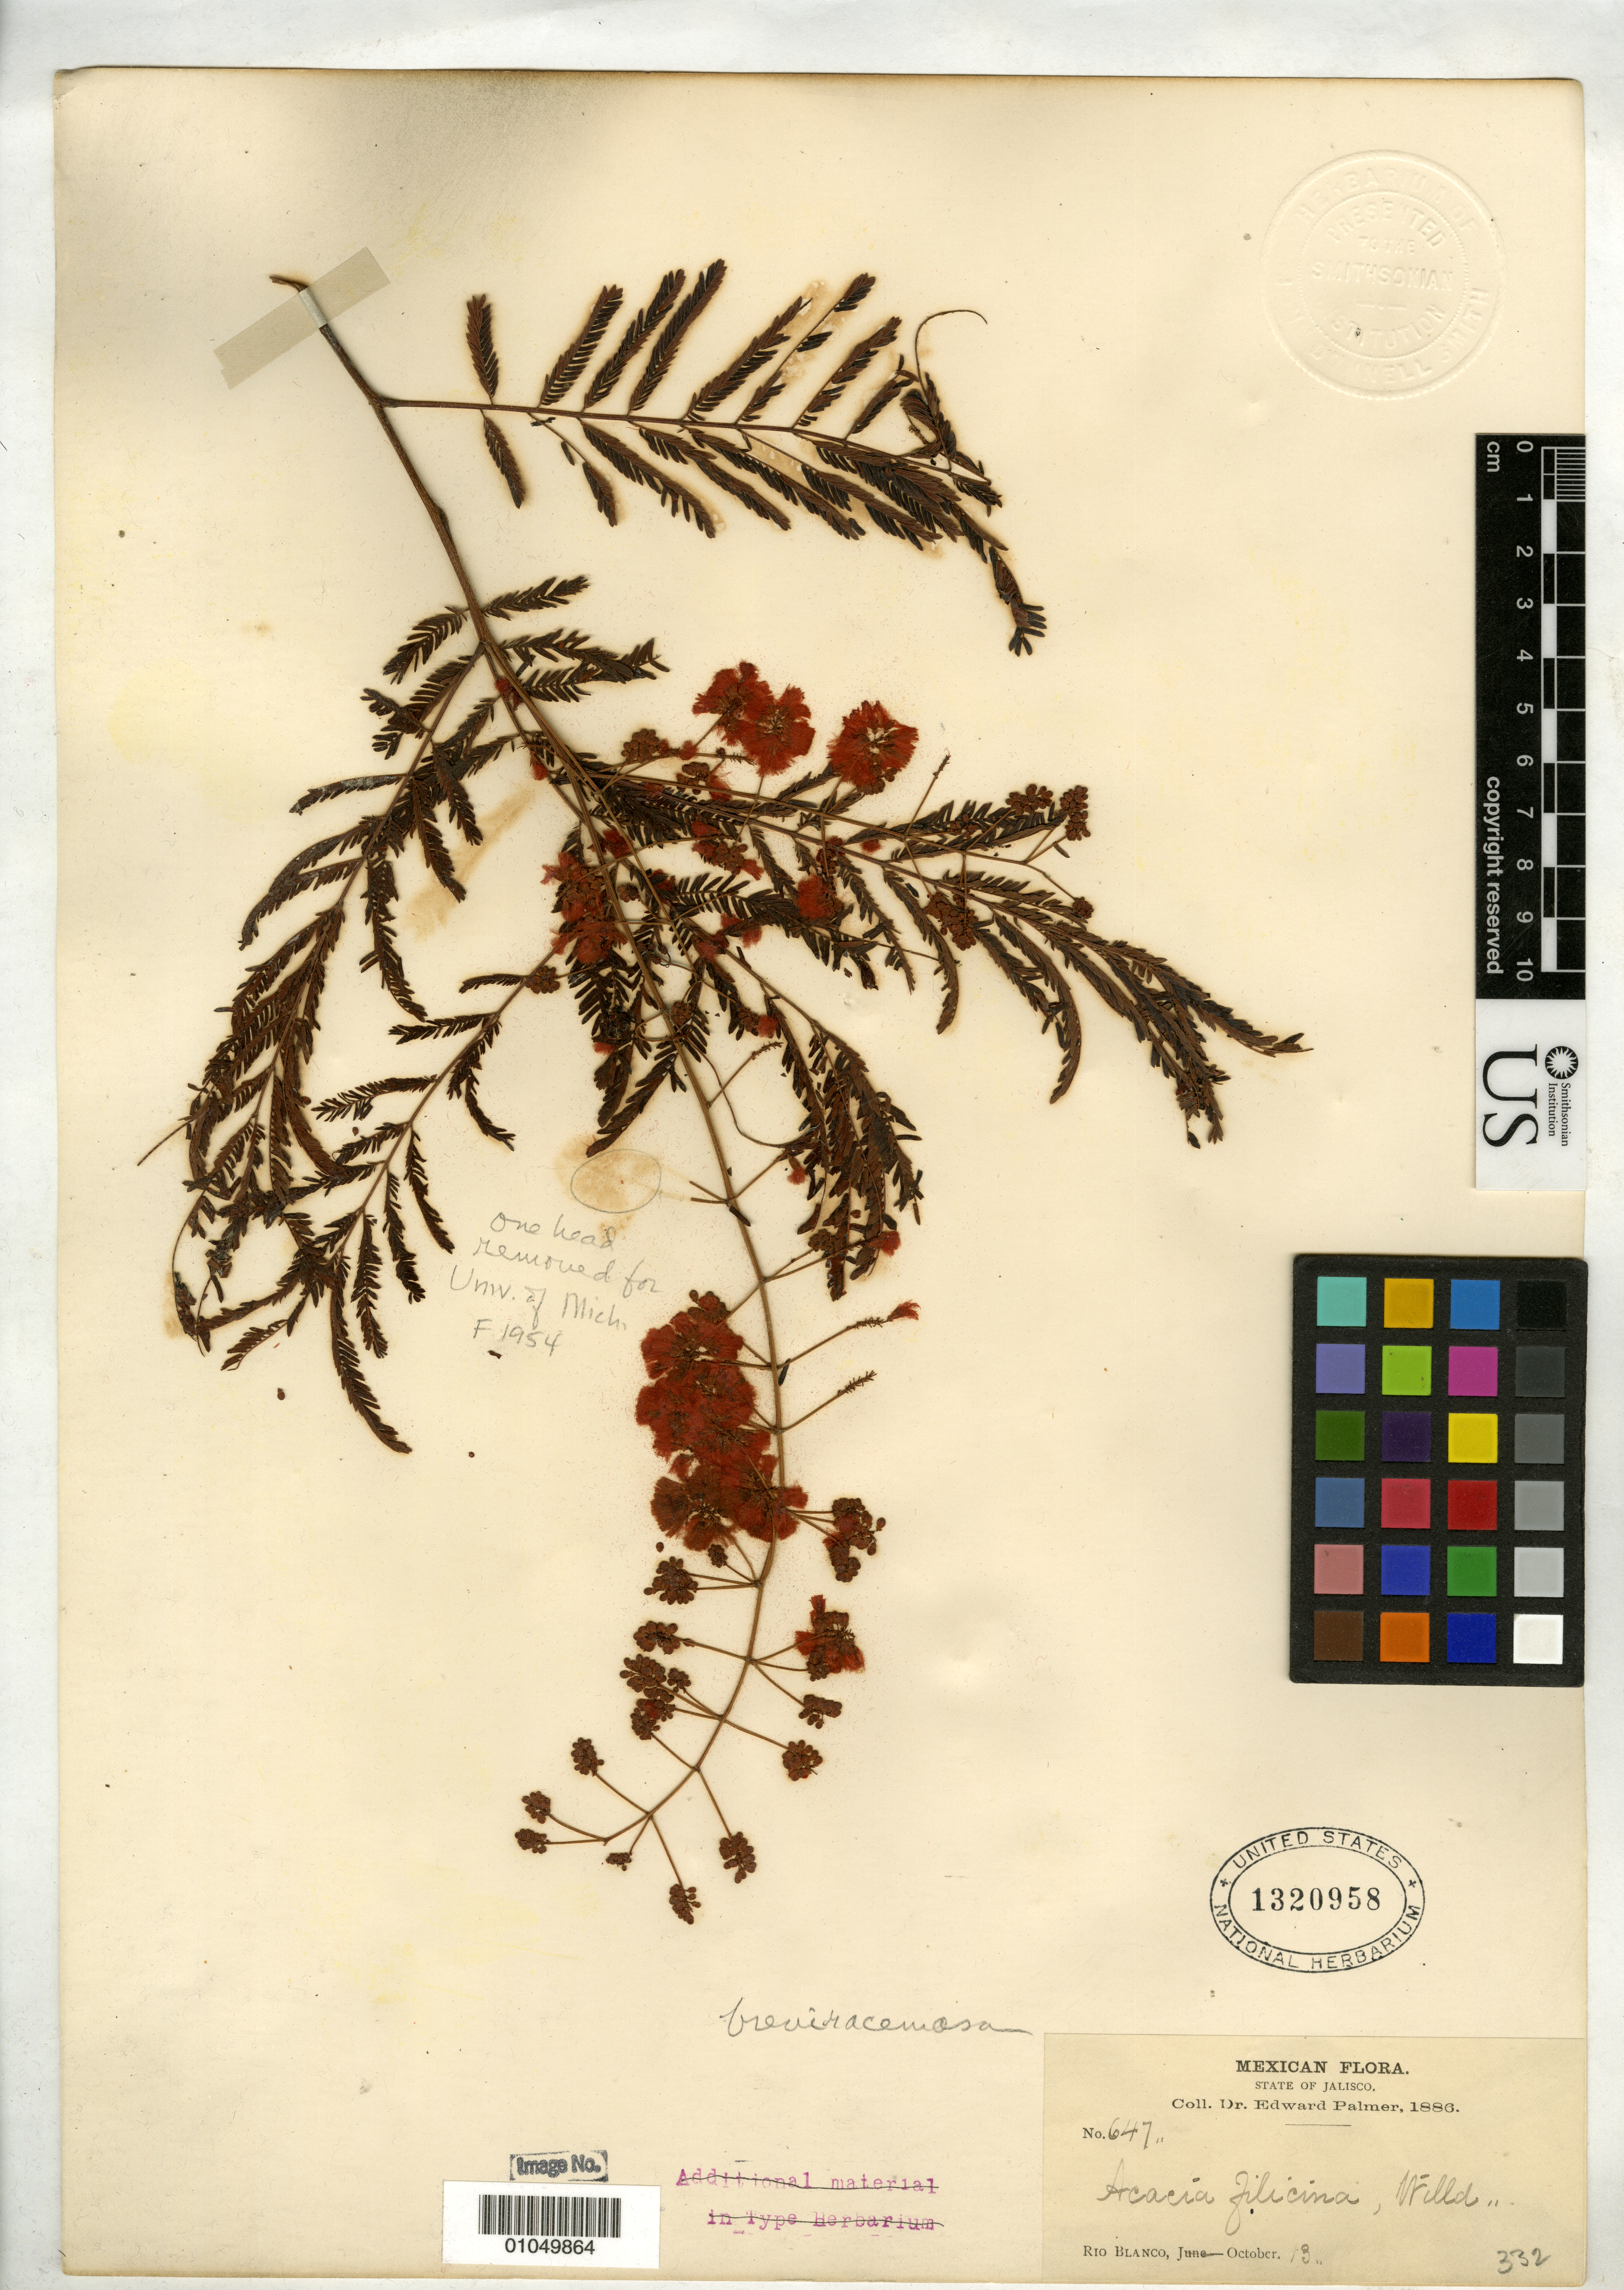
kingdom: Plantae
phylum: Tracheophyta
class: Magnoliopsida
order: Fabales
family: Fabaceae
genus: Acaciella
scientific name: Acaciella breviracemosa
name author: Britton & Rose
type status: Isotype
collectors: E. Palmer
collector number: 647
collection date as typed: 13 Oct 1886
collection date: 1886-10-13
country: Mexico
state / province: Jalisco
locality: Rio Blanco. [Protologue, "near Guadalajara"]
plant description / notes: Presumably a duplicate of the holotype, but protologue & holotype label read "[near] Guadalajara".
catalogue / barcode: US 1320958